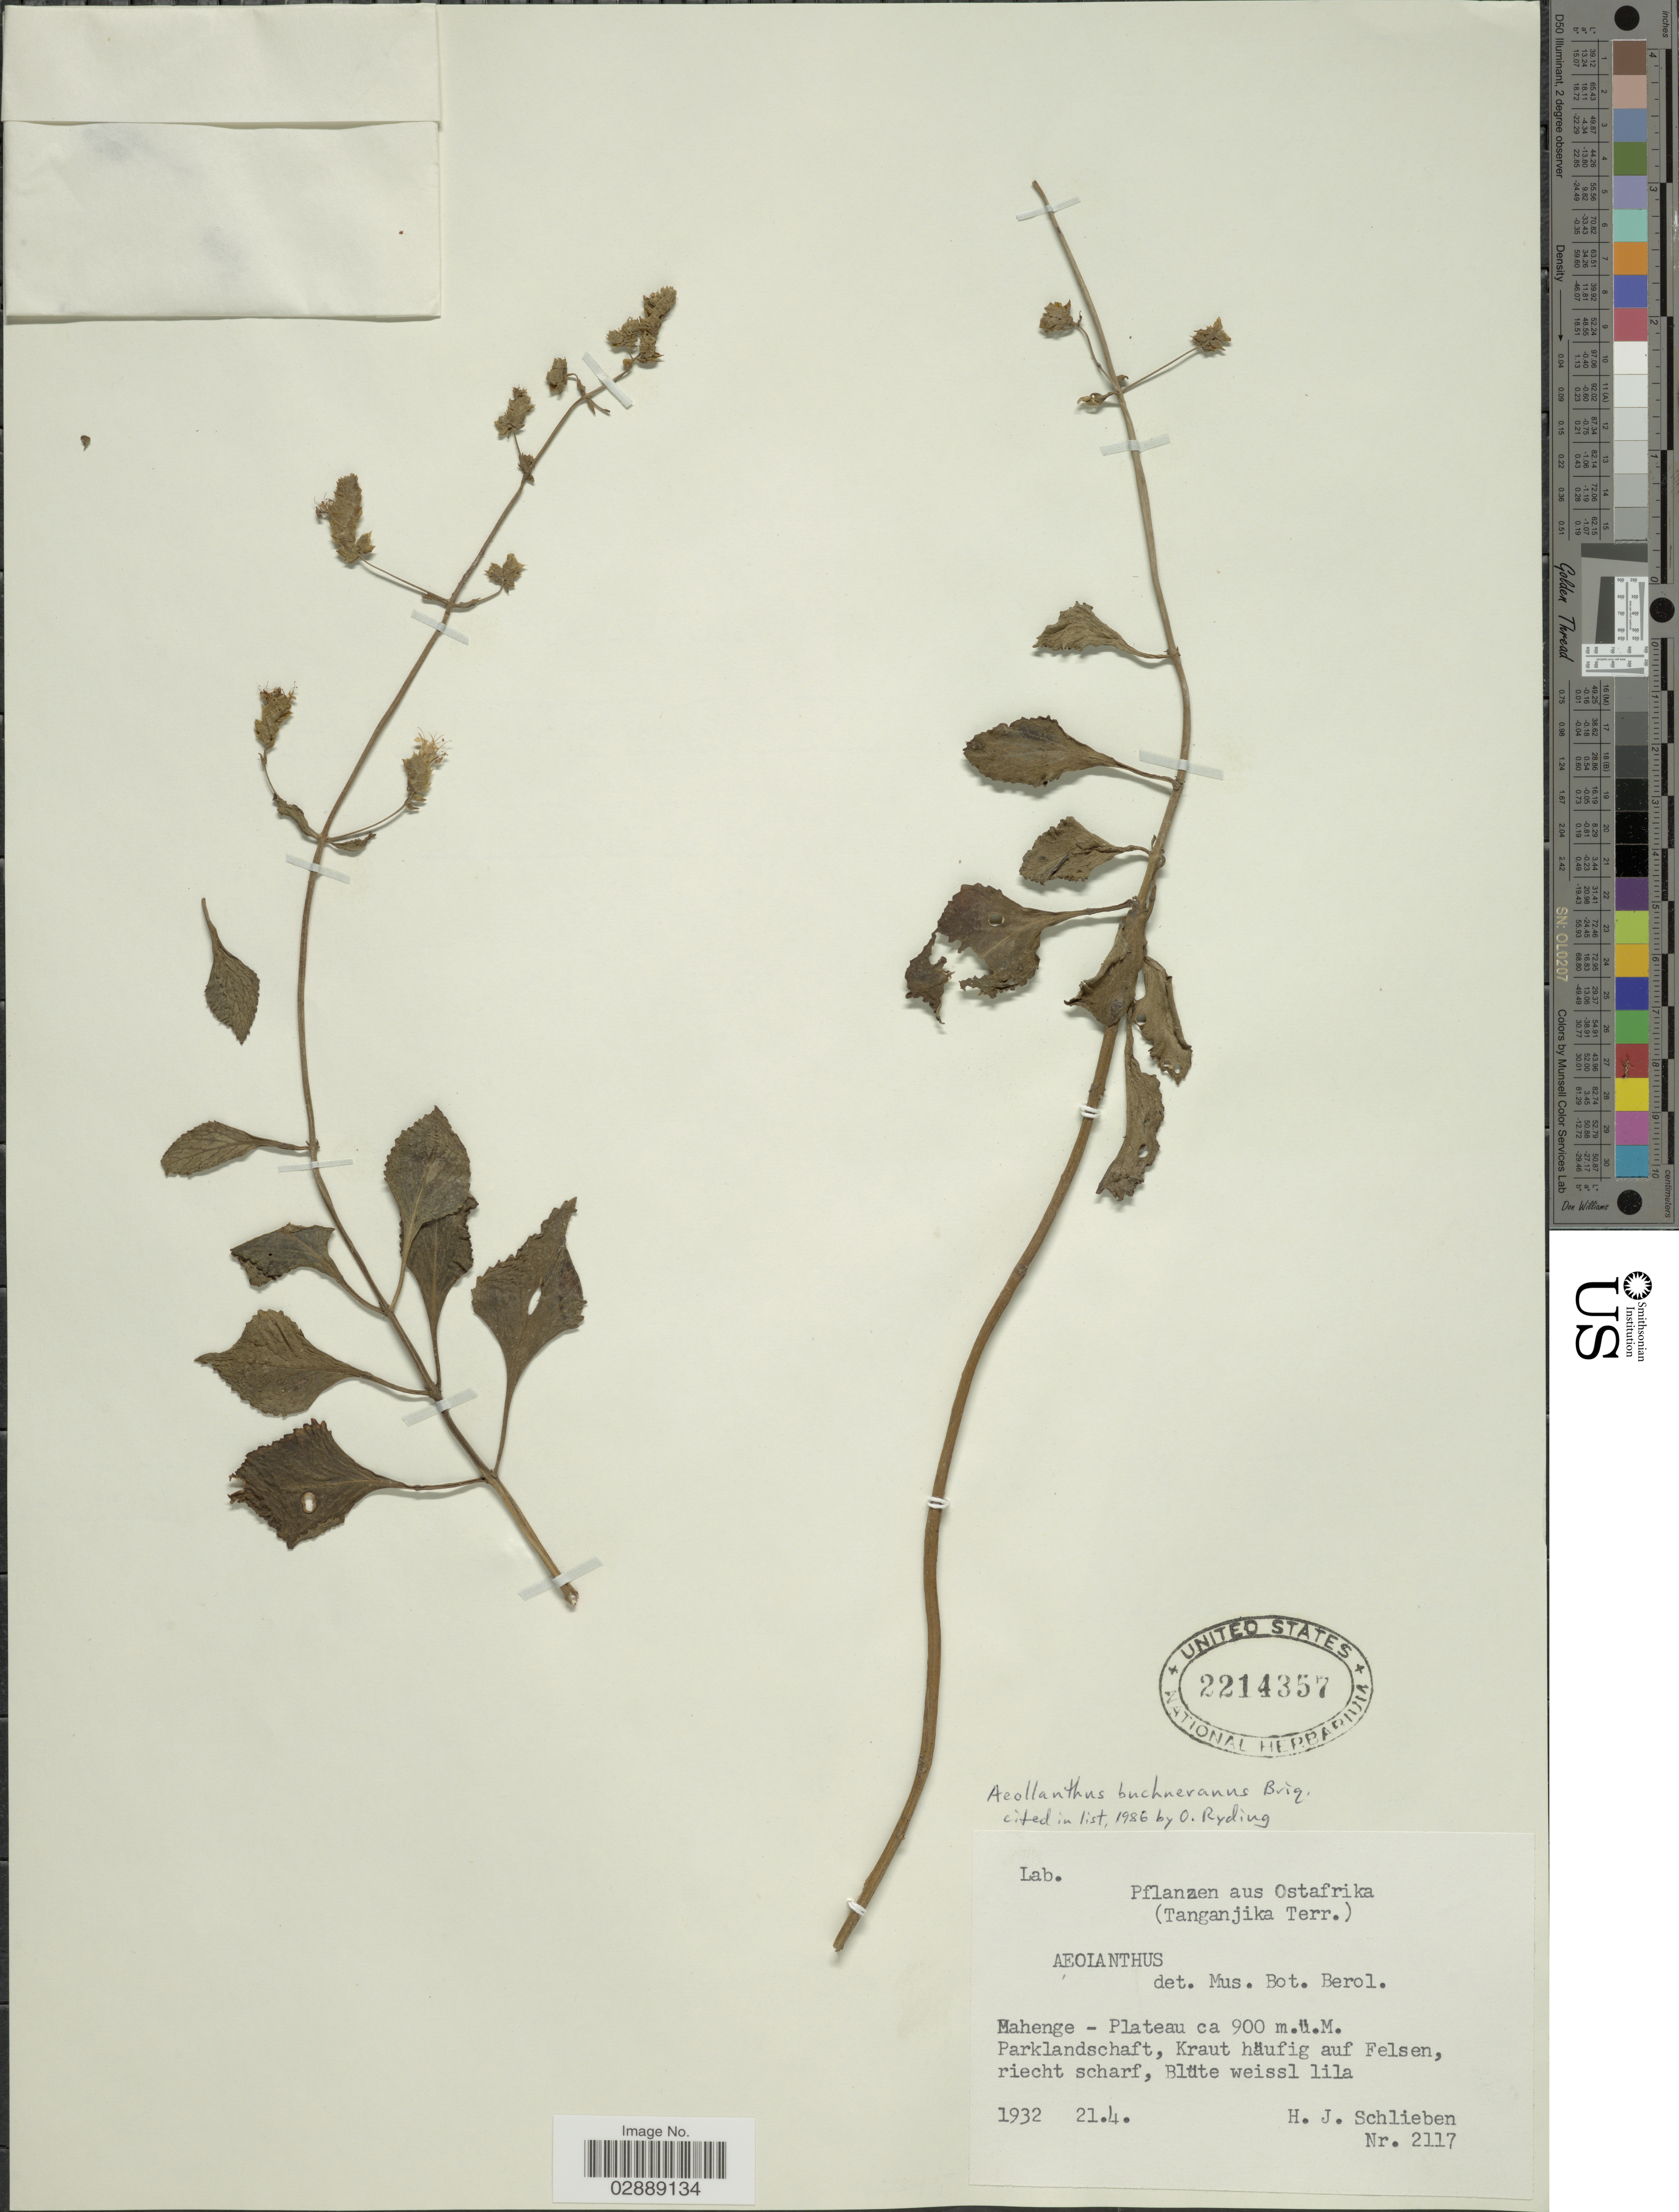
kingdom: Plantae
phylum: Tracheophyta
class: Magnoliopsida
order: Lamiales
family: Lamiaceae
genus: Aeollanthus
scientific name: Aeollanthus buchnerianus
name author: Briq.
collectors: H. J. Schlieben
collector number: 2117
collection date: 1932-04-21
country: Tanzania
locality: Ostafrika (Tanganjika Terr.). Mahenge - Plateau.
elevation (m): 900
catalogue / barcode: US 2214357